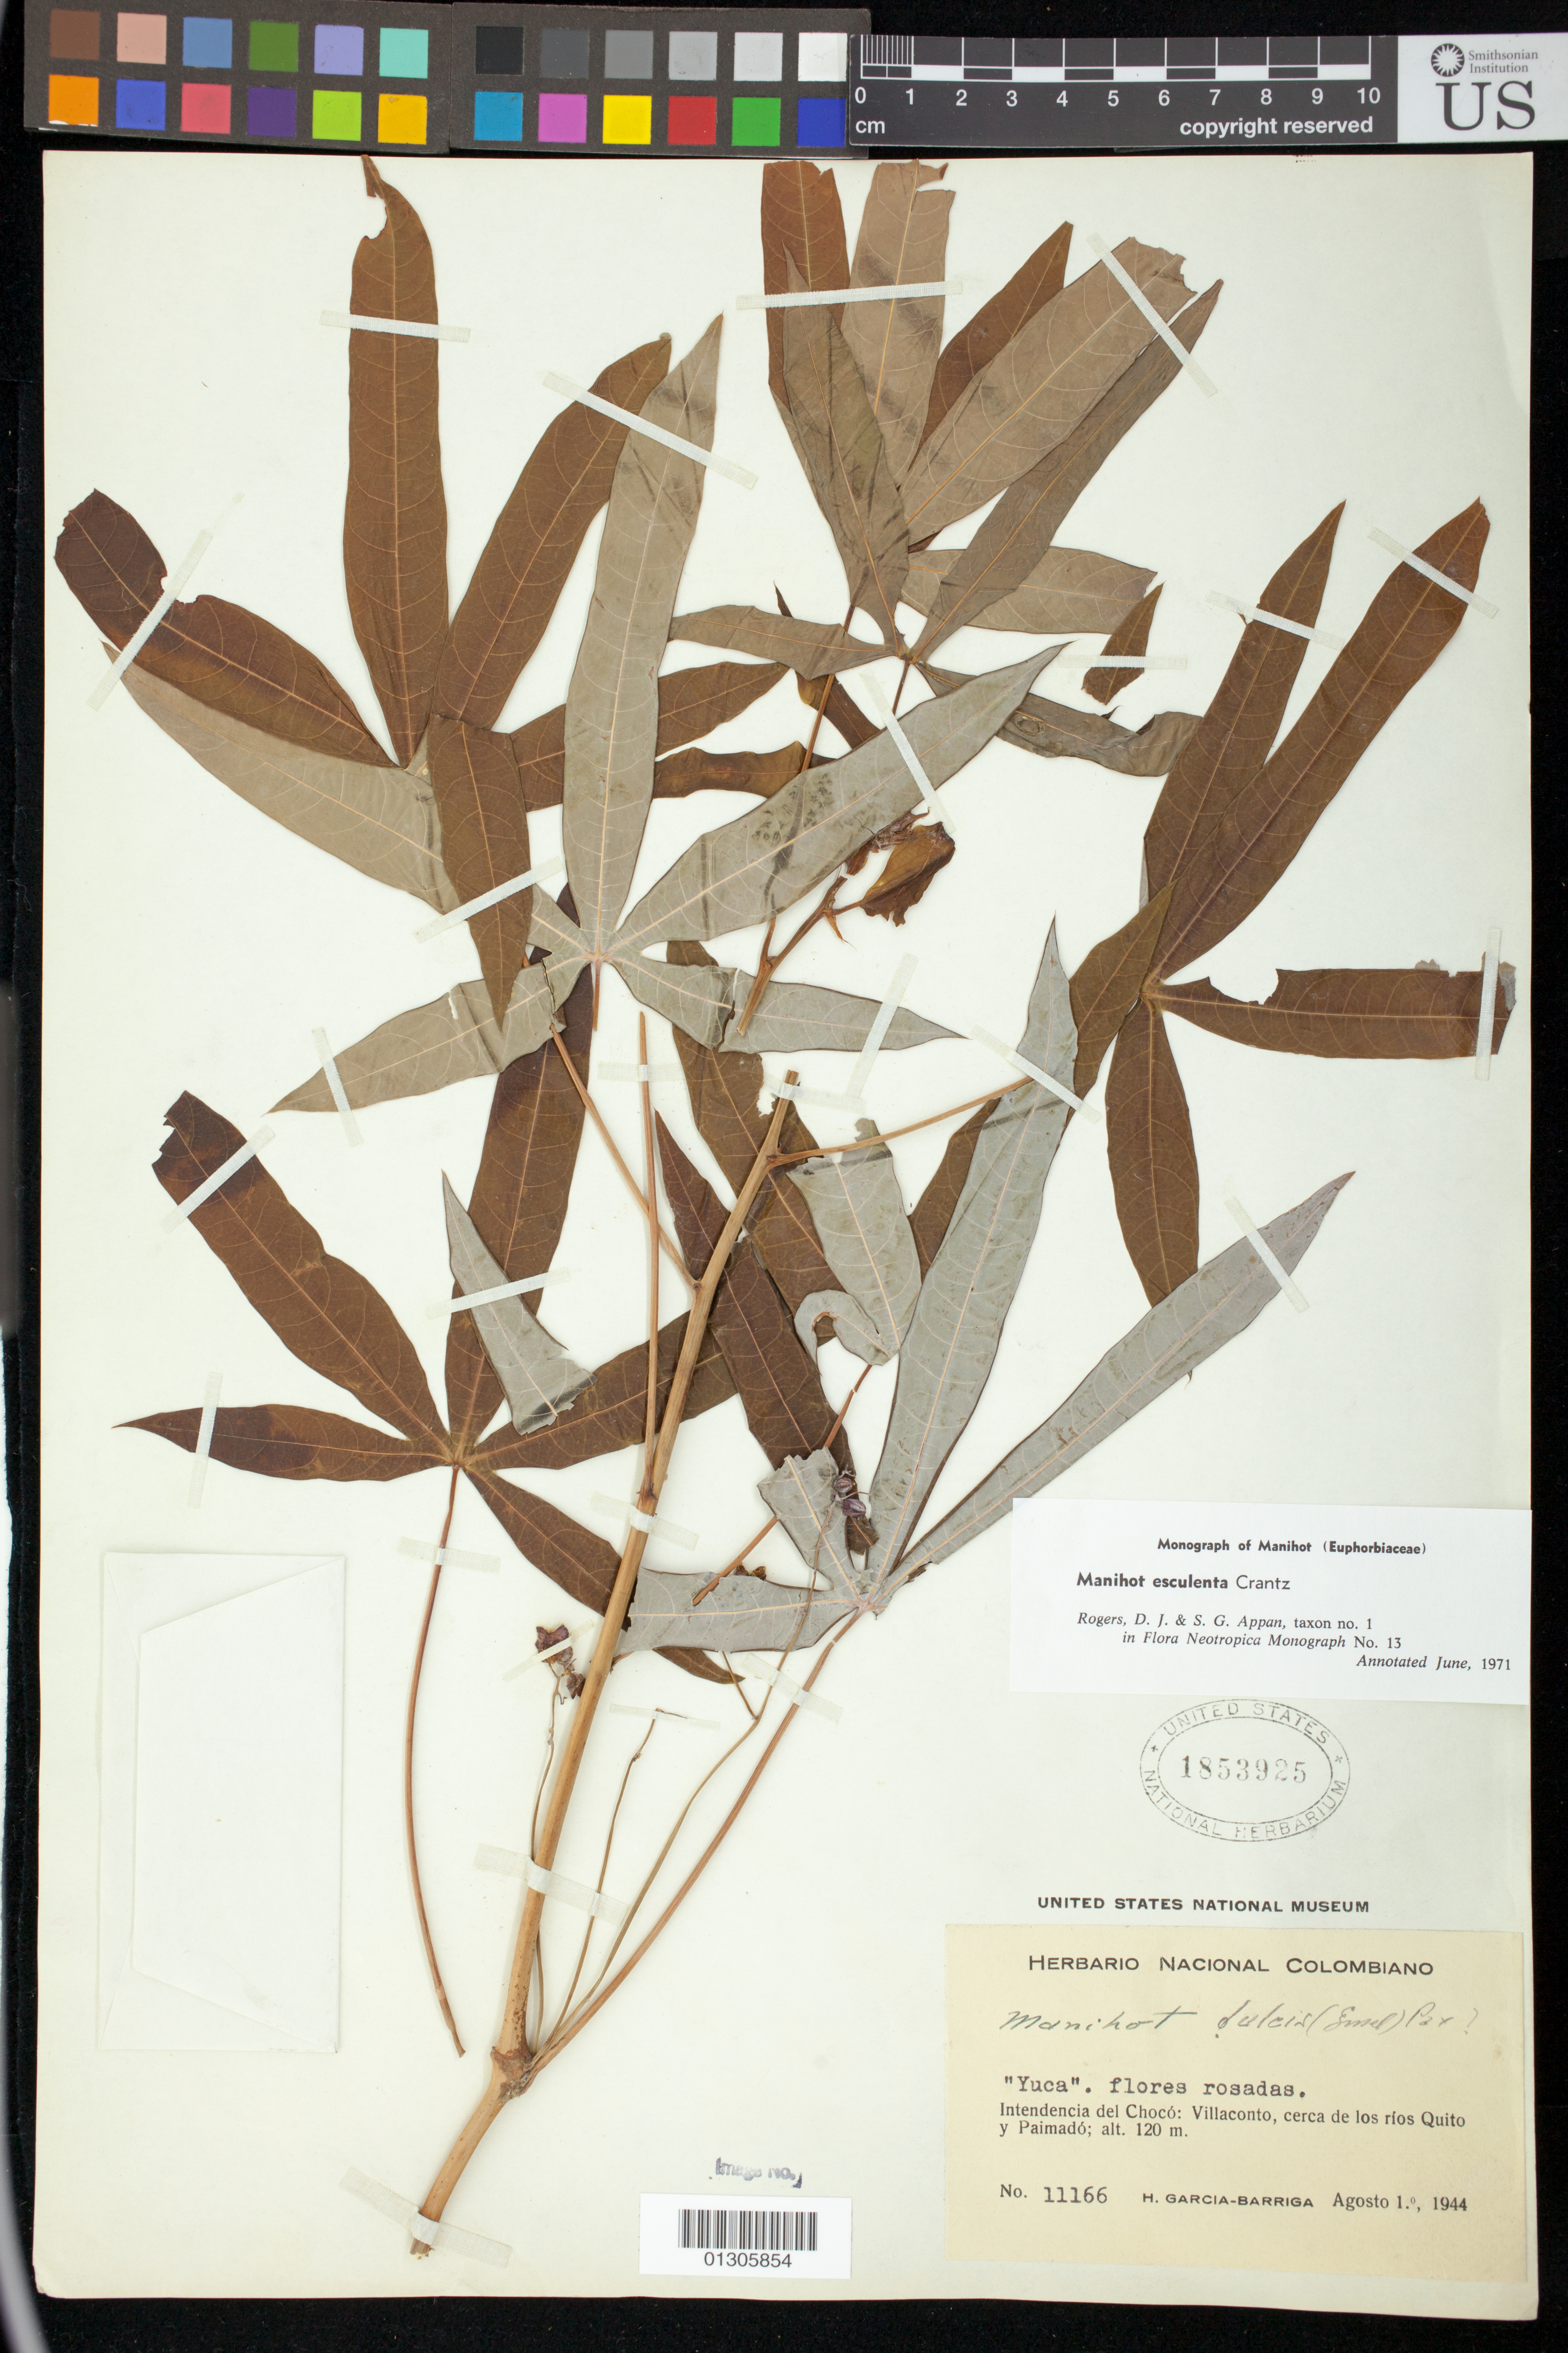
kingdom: Plantae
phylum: Tracheophyta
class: Magnoliopsida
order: Malpighiales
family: Euphorbiaceae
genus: Manihot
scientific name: Manihot esculenta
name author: Crantz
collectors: H. Garcia-Barriga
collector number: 11166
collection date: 1944-01-08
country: Colombia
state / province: Chocó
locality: Intendencia del Chocó: Villaconto, cerca de los rios Quito y Paimadó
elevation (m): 120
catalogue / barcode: US 1853925